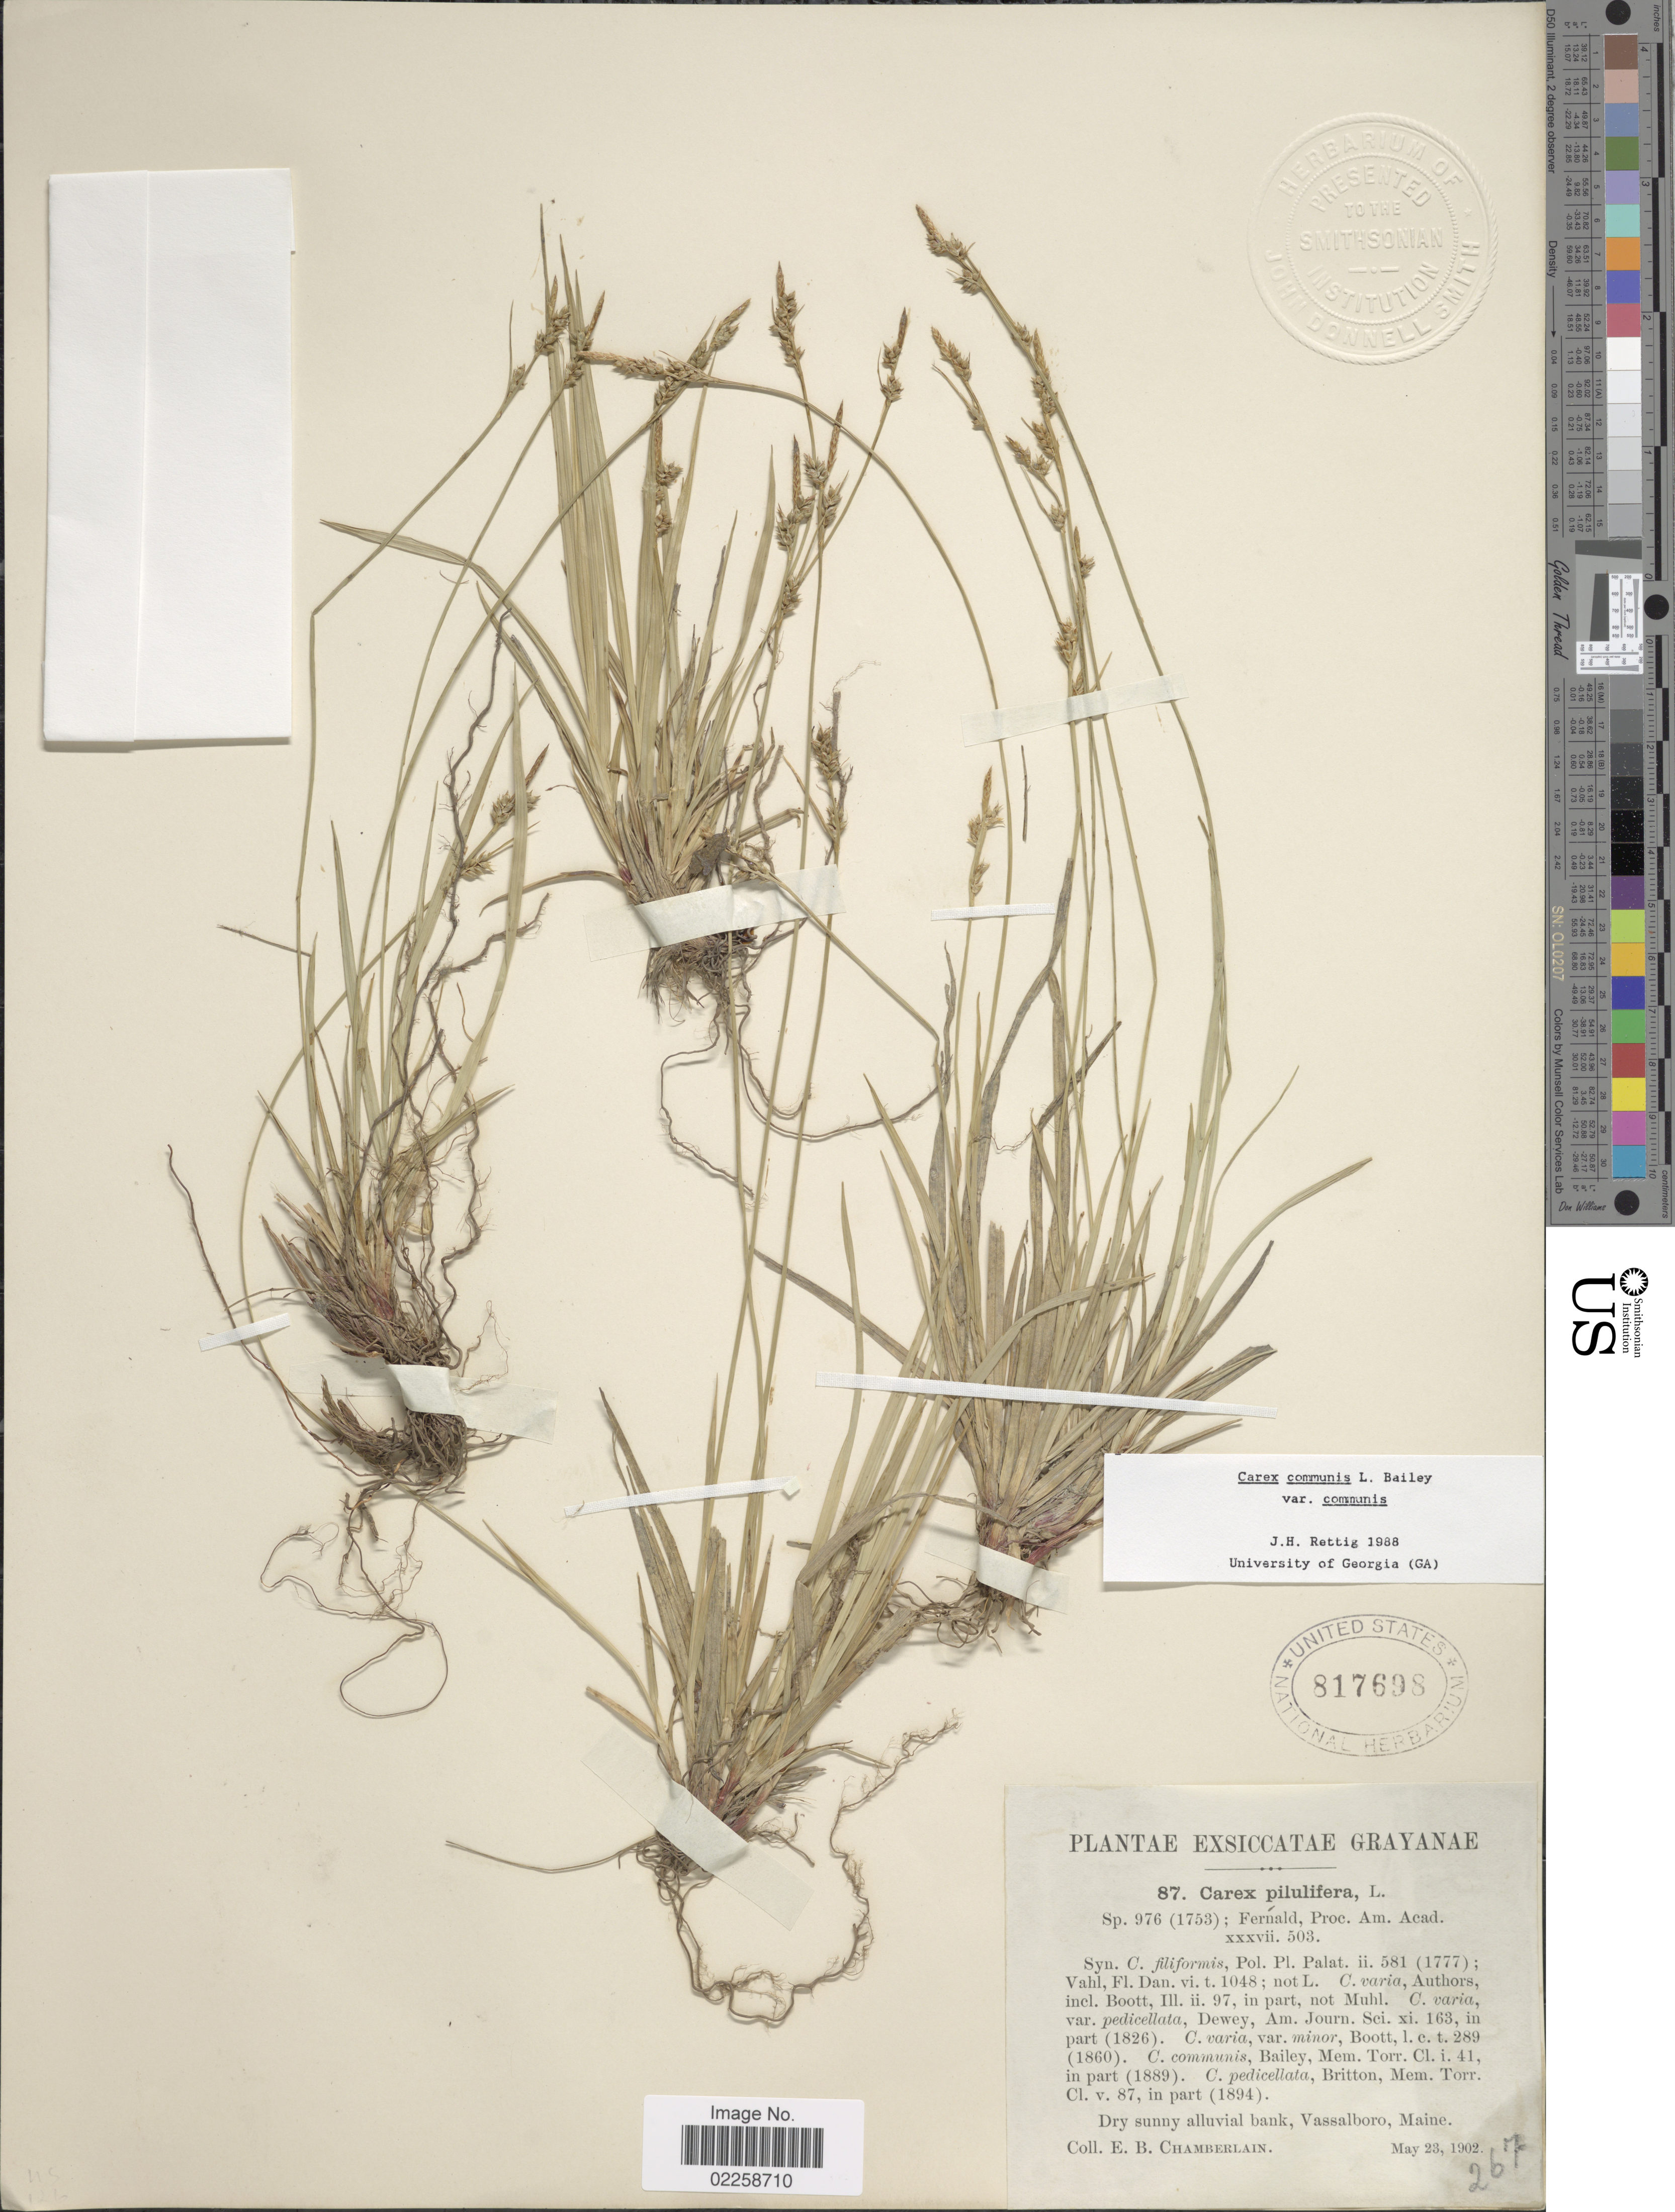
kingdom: Plantae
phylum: Tracheophyta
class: Liliopsida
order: Poales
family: Cyperaceae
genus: Carex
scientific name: Carex communis var. communis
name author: L.H. Bailey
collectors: E. Chamberlain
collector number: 87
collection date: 1902-05-23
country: United States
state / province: Maine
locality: Dry sunny alluvial bank, Vassalboro, Maine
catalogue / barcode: US 817698